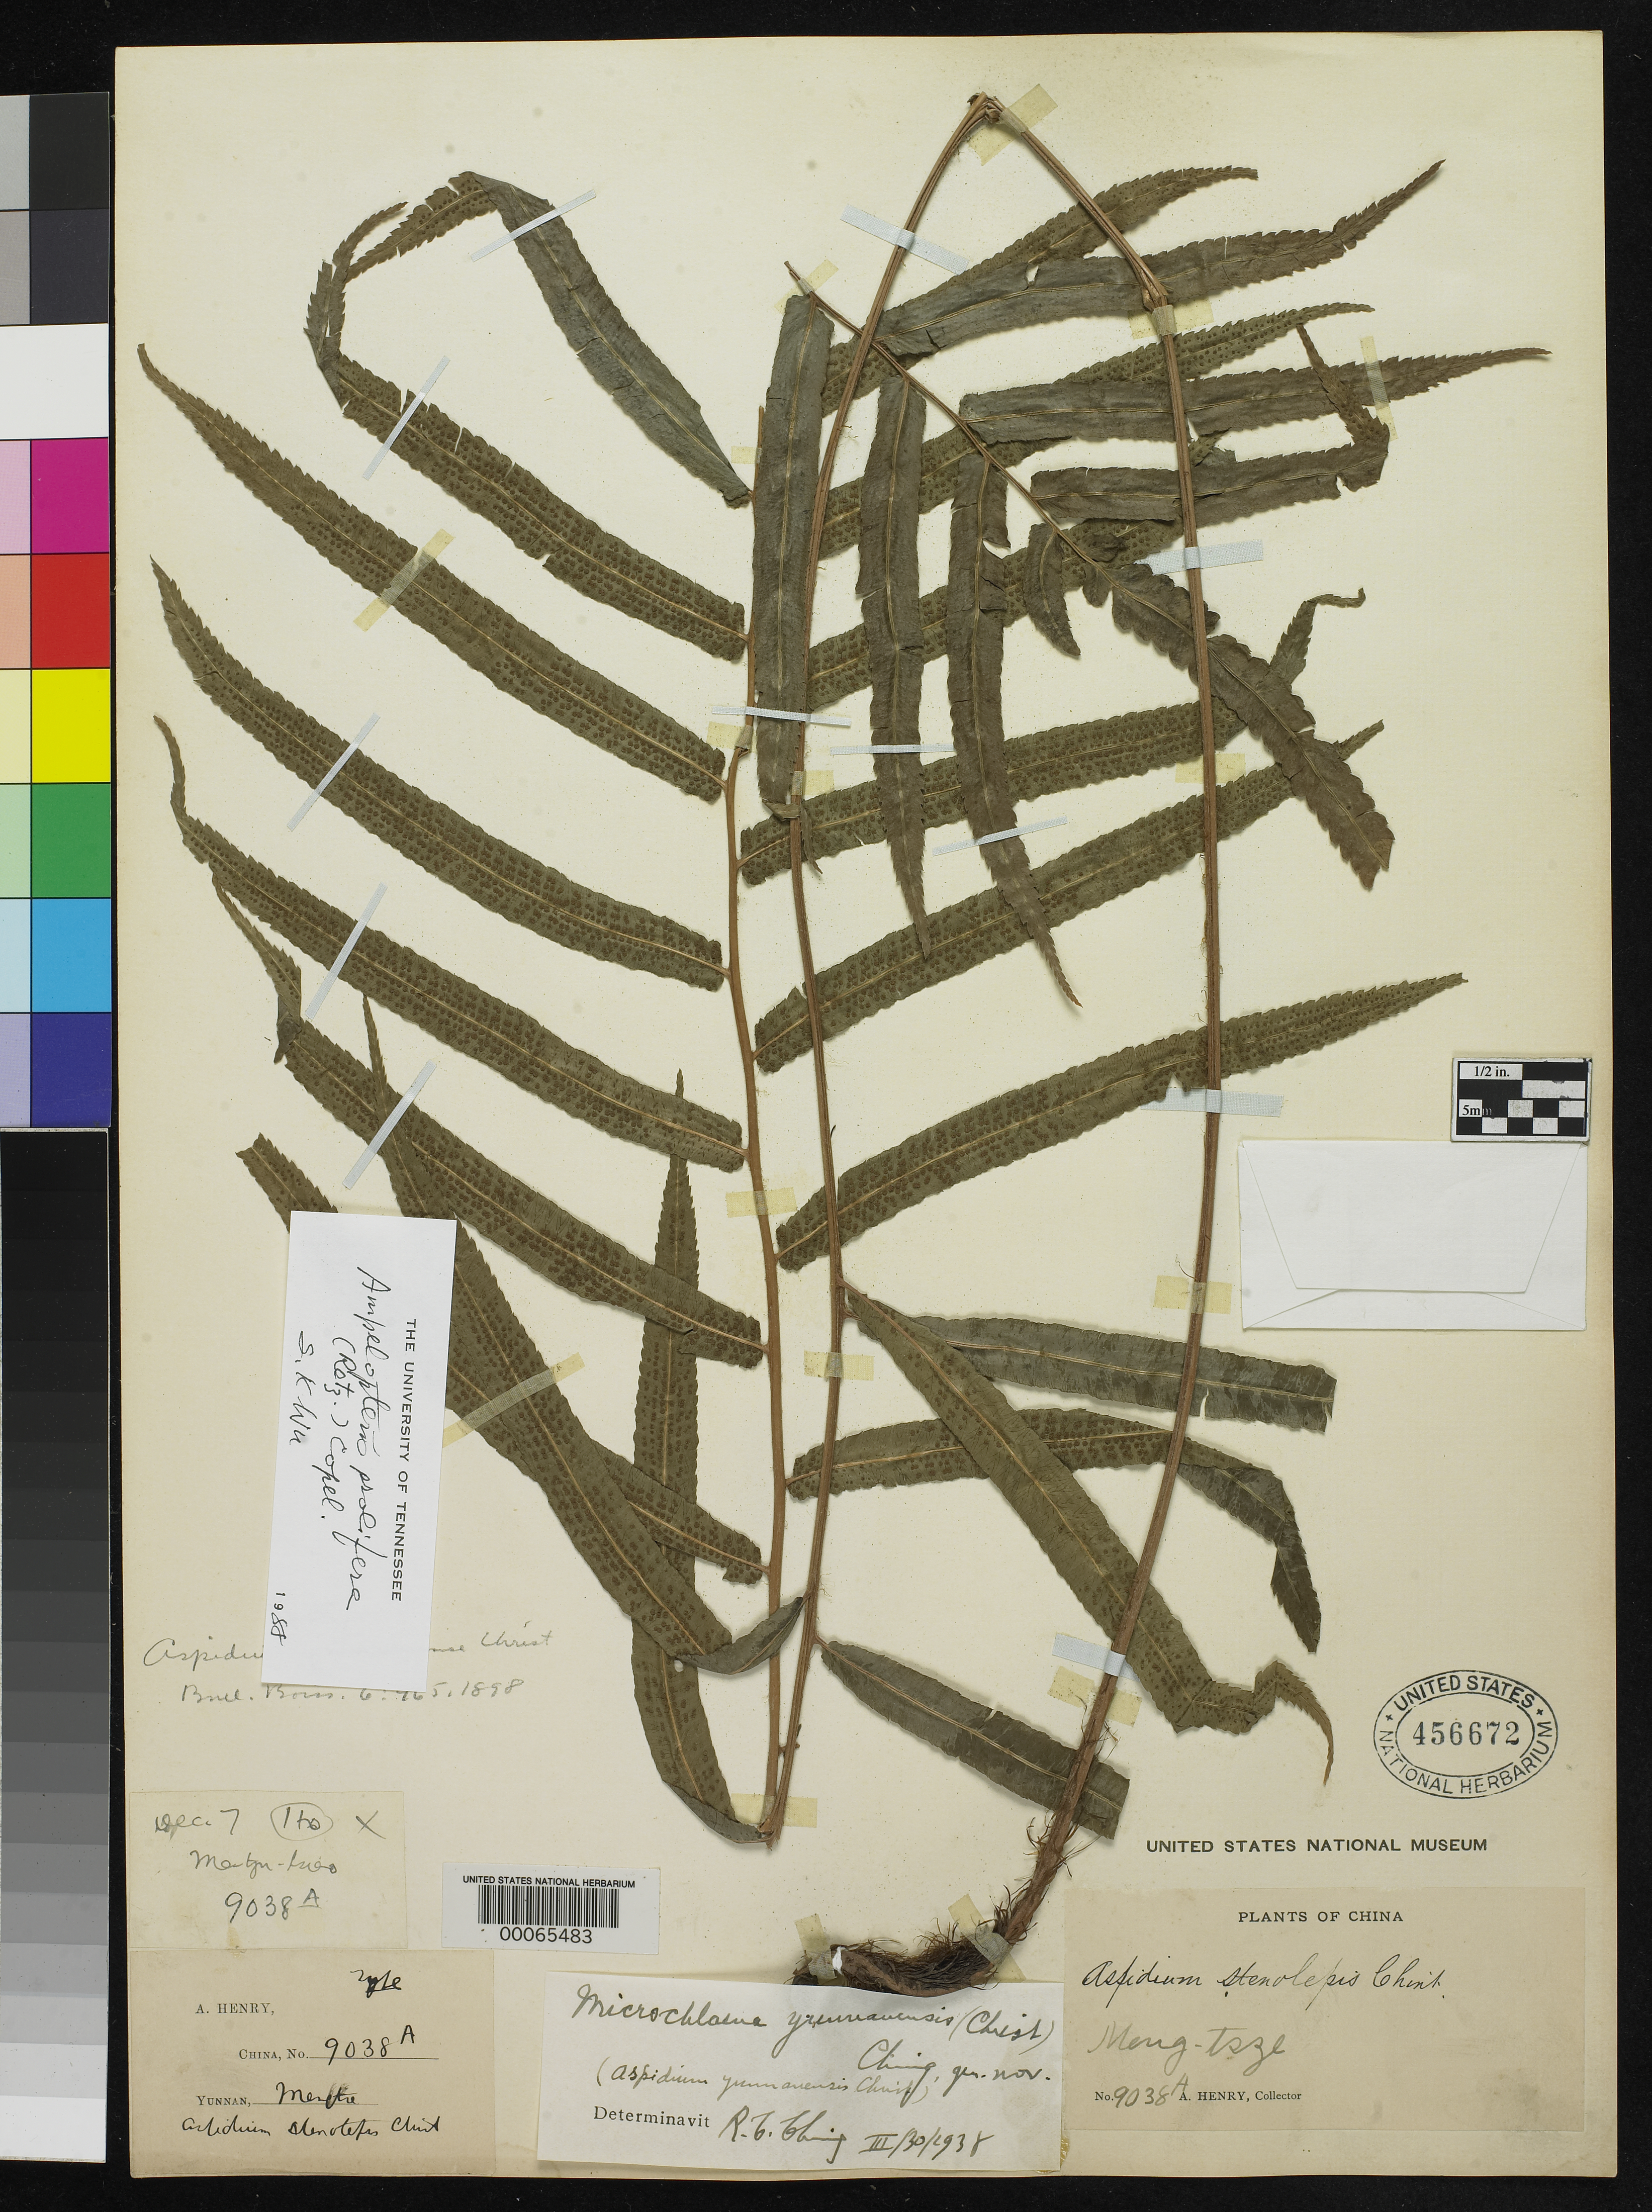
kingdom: Plantae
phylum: Tracheophyta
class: Polypodiopsida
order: Polypodiales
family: Tectariaceae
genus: Aspidium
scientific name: Aspidium yunnanense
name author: Christ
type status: Type Collection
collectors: A. Henry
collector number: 9038 A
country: China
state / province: Yunnan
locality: Mengtze [Meng-tsze]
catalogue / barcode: US 456672